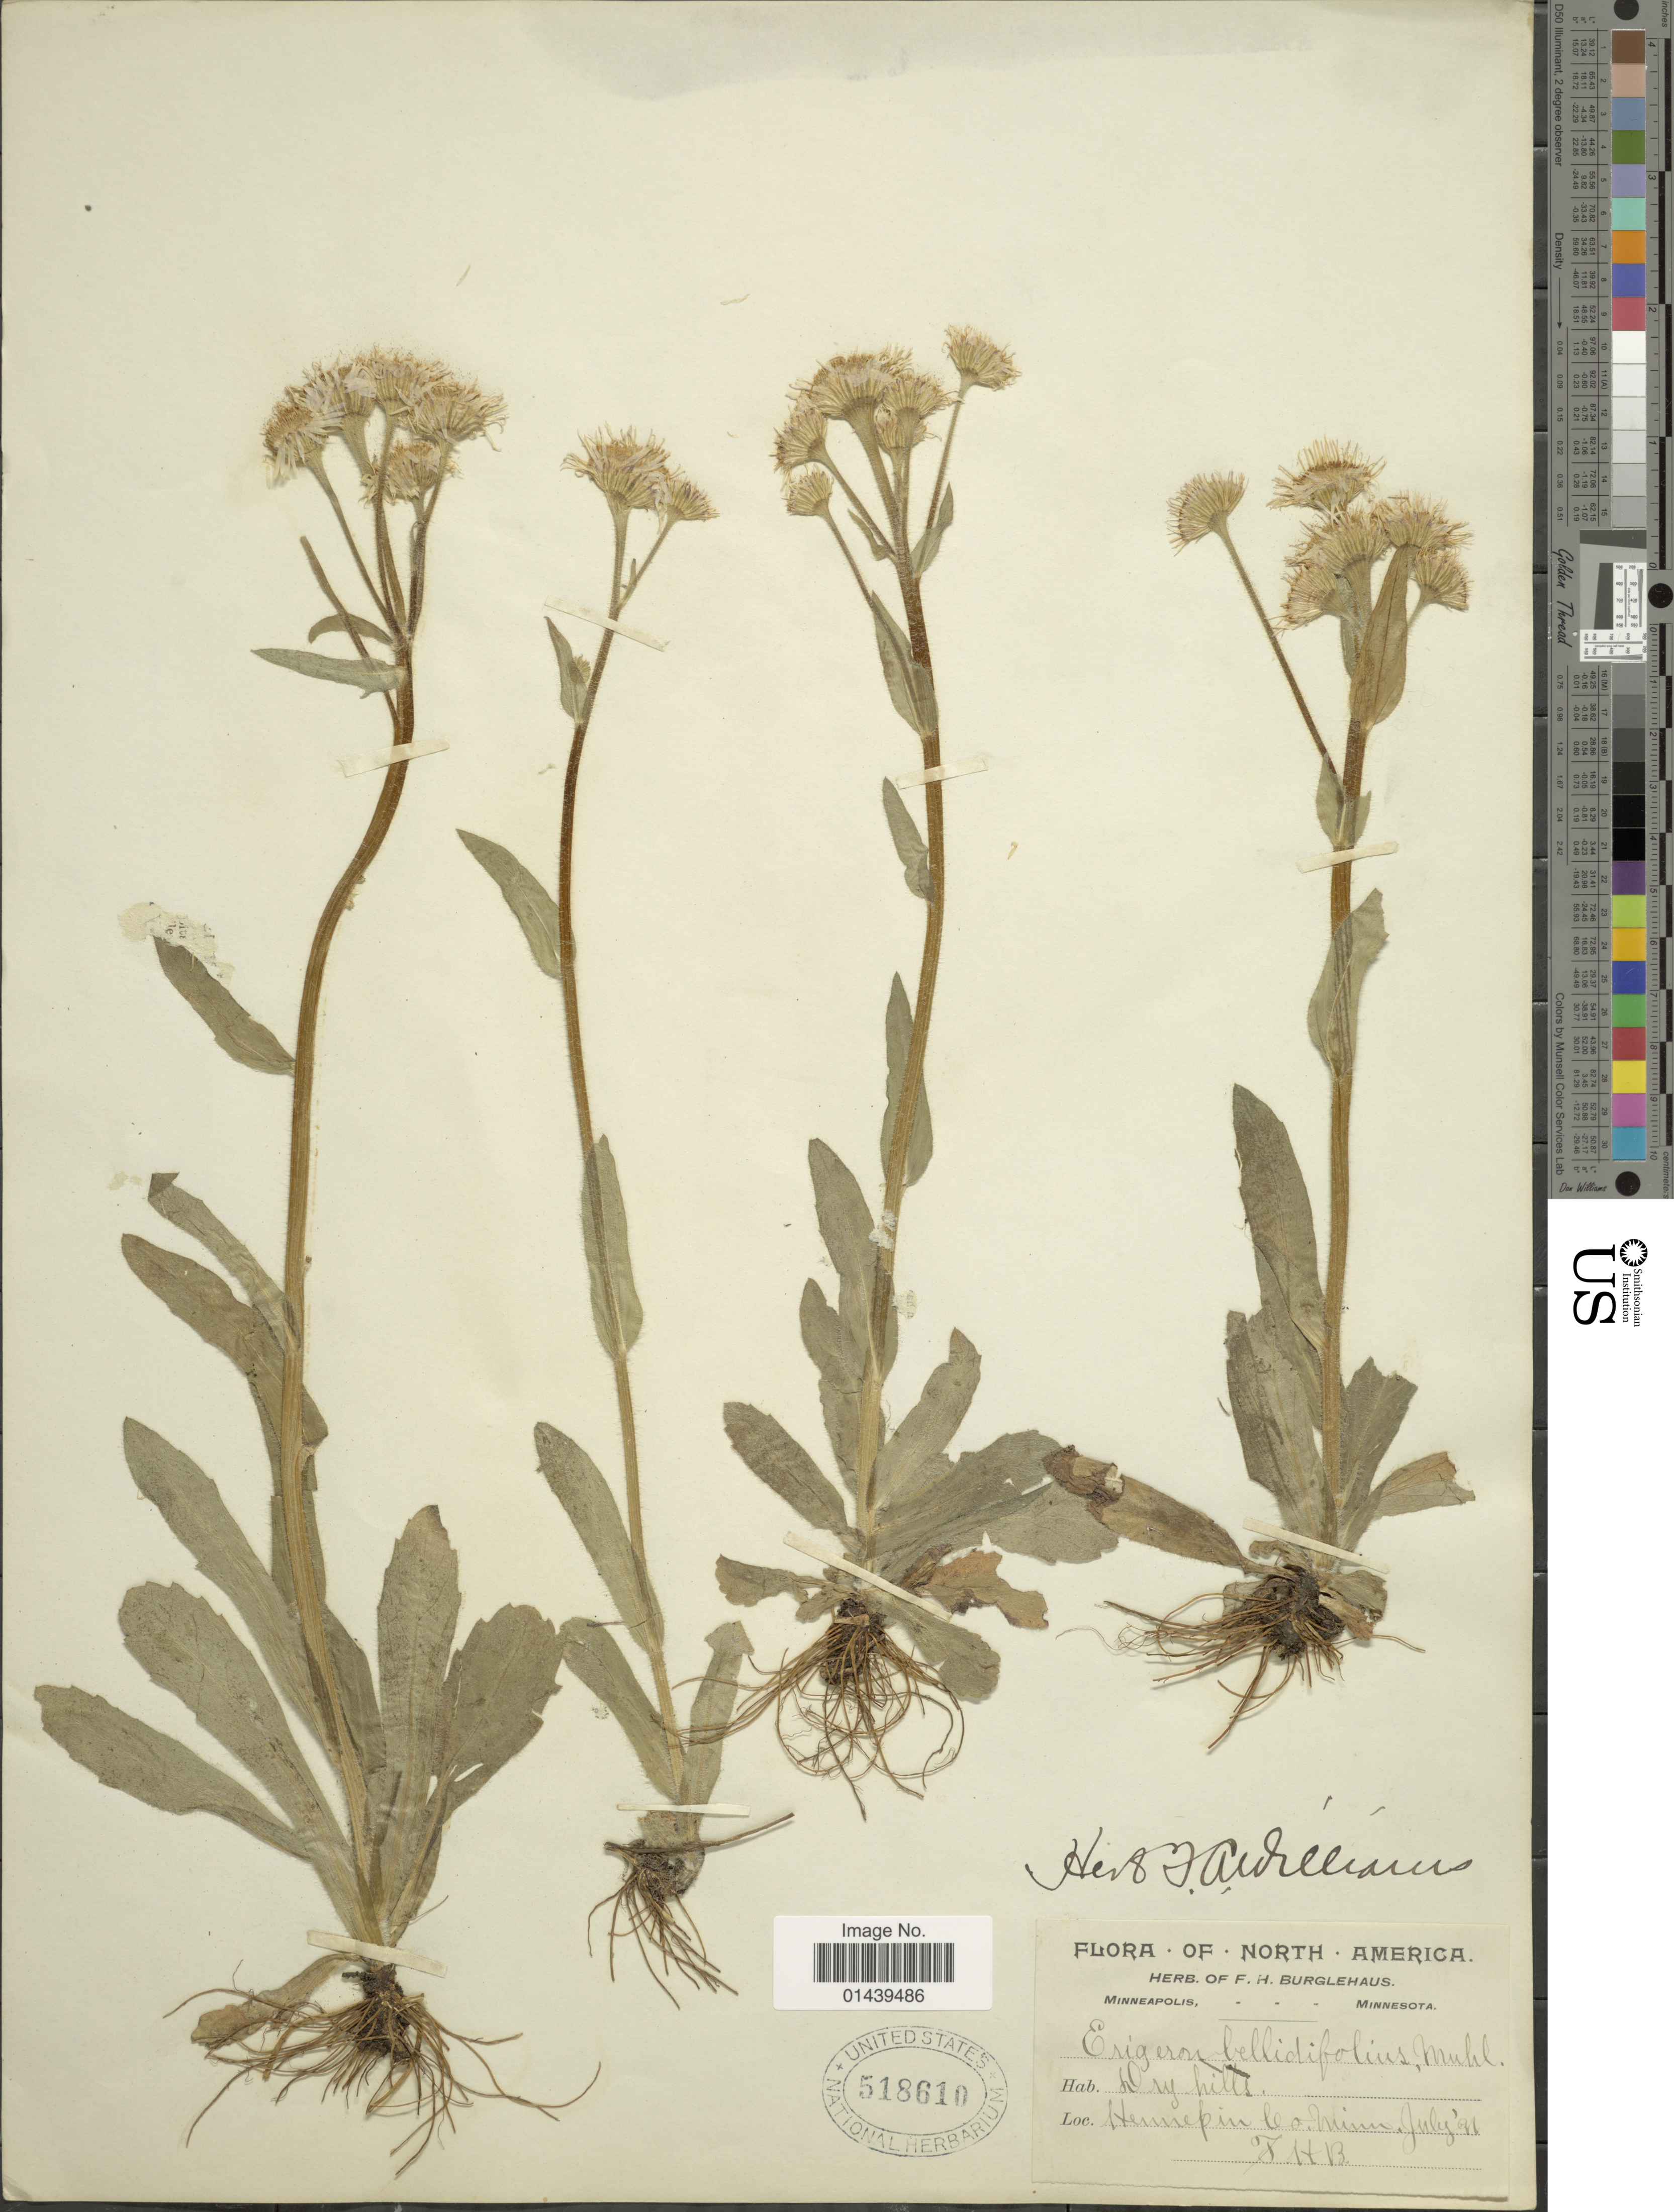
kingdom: Plantae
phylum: Tracheophyta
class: Magnoliopsida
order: Asterales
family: Asteraceae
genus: Erigeron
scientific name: Erigeron pulchellus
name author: Michx.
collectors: F. Burglehaus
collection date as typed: Transcribed d/m/y: /7/91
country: United States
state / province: Minnesota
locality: Hermepin Co.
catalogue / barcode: US 518610